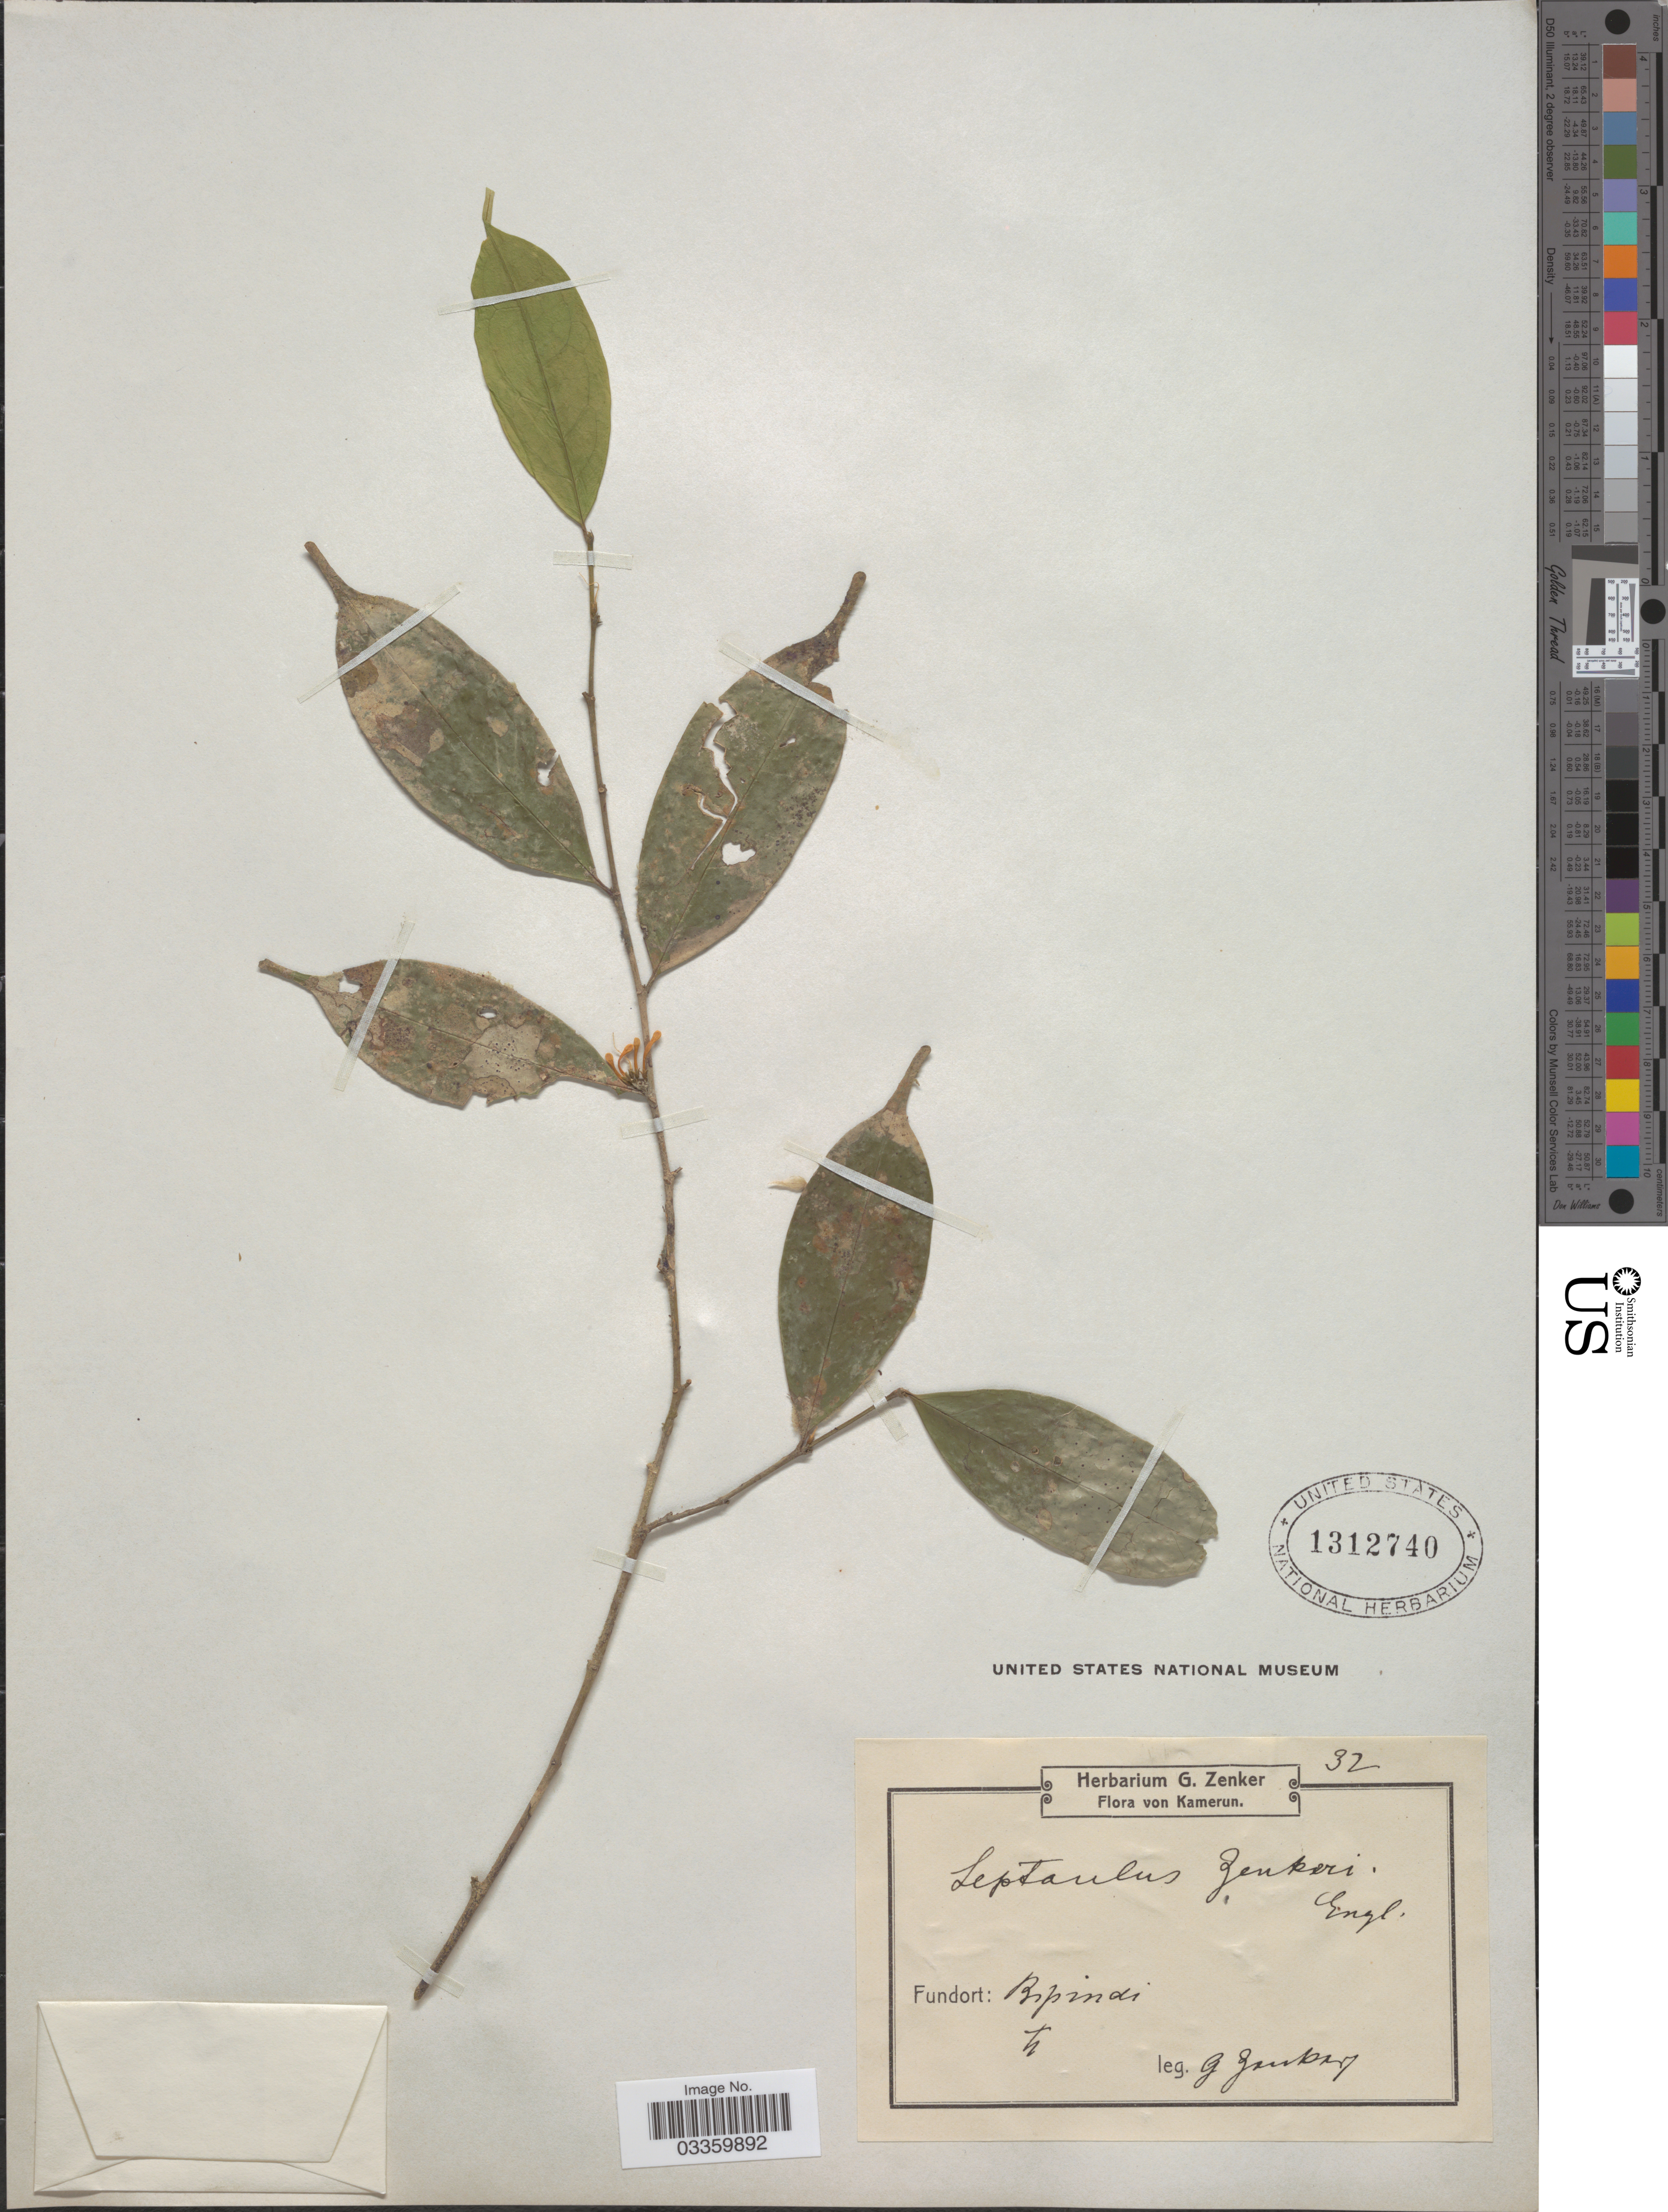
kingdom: Plantae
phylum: Tracheophyta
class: Magnoliopsida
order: Cardiopteridales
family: Cardiopteridaceae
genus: Leptaulus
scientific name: Leptaulus zenkeri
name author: Engl.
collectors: G. A. Zenker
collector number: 32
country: Cameroon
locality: Kamerun. Bipindi.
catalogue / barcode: US 1312740